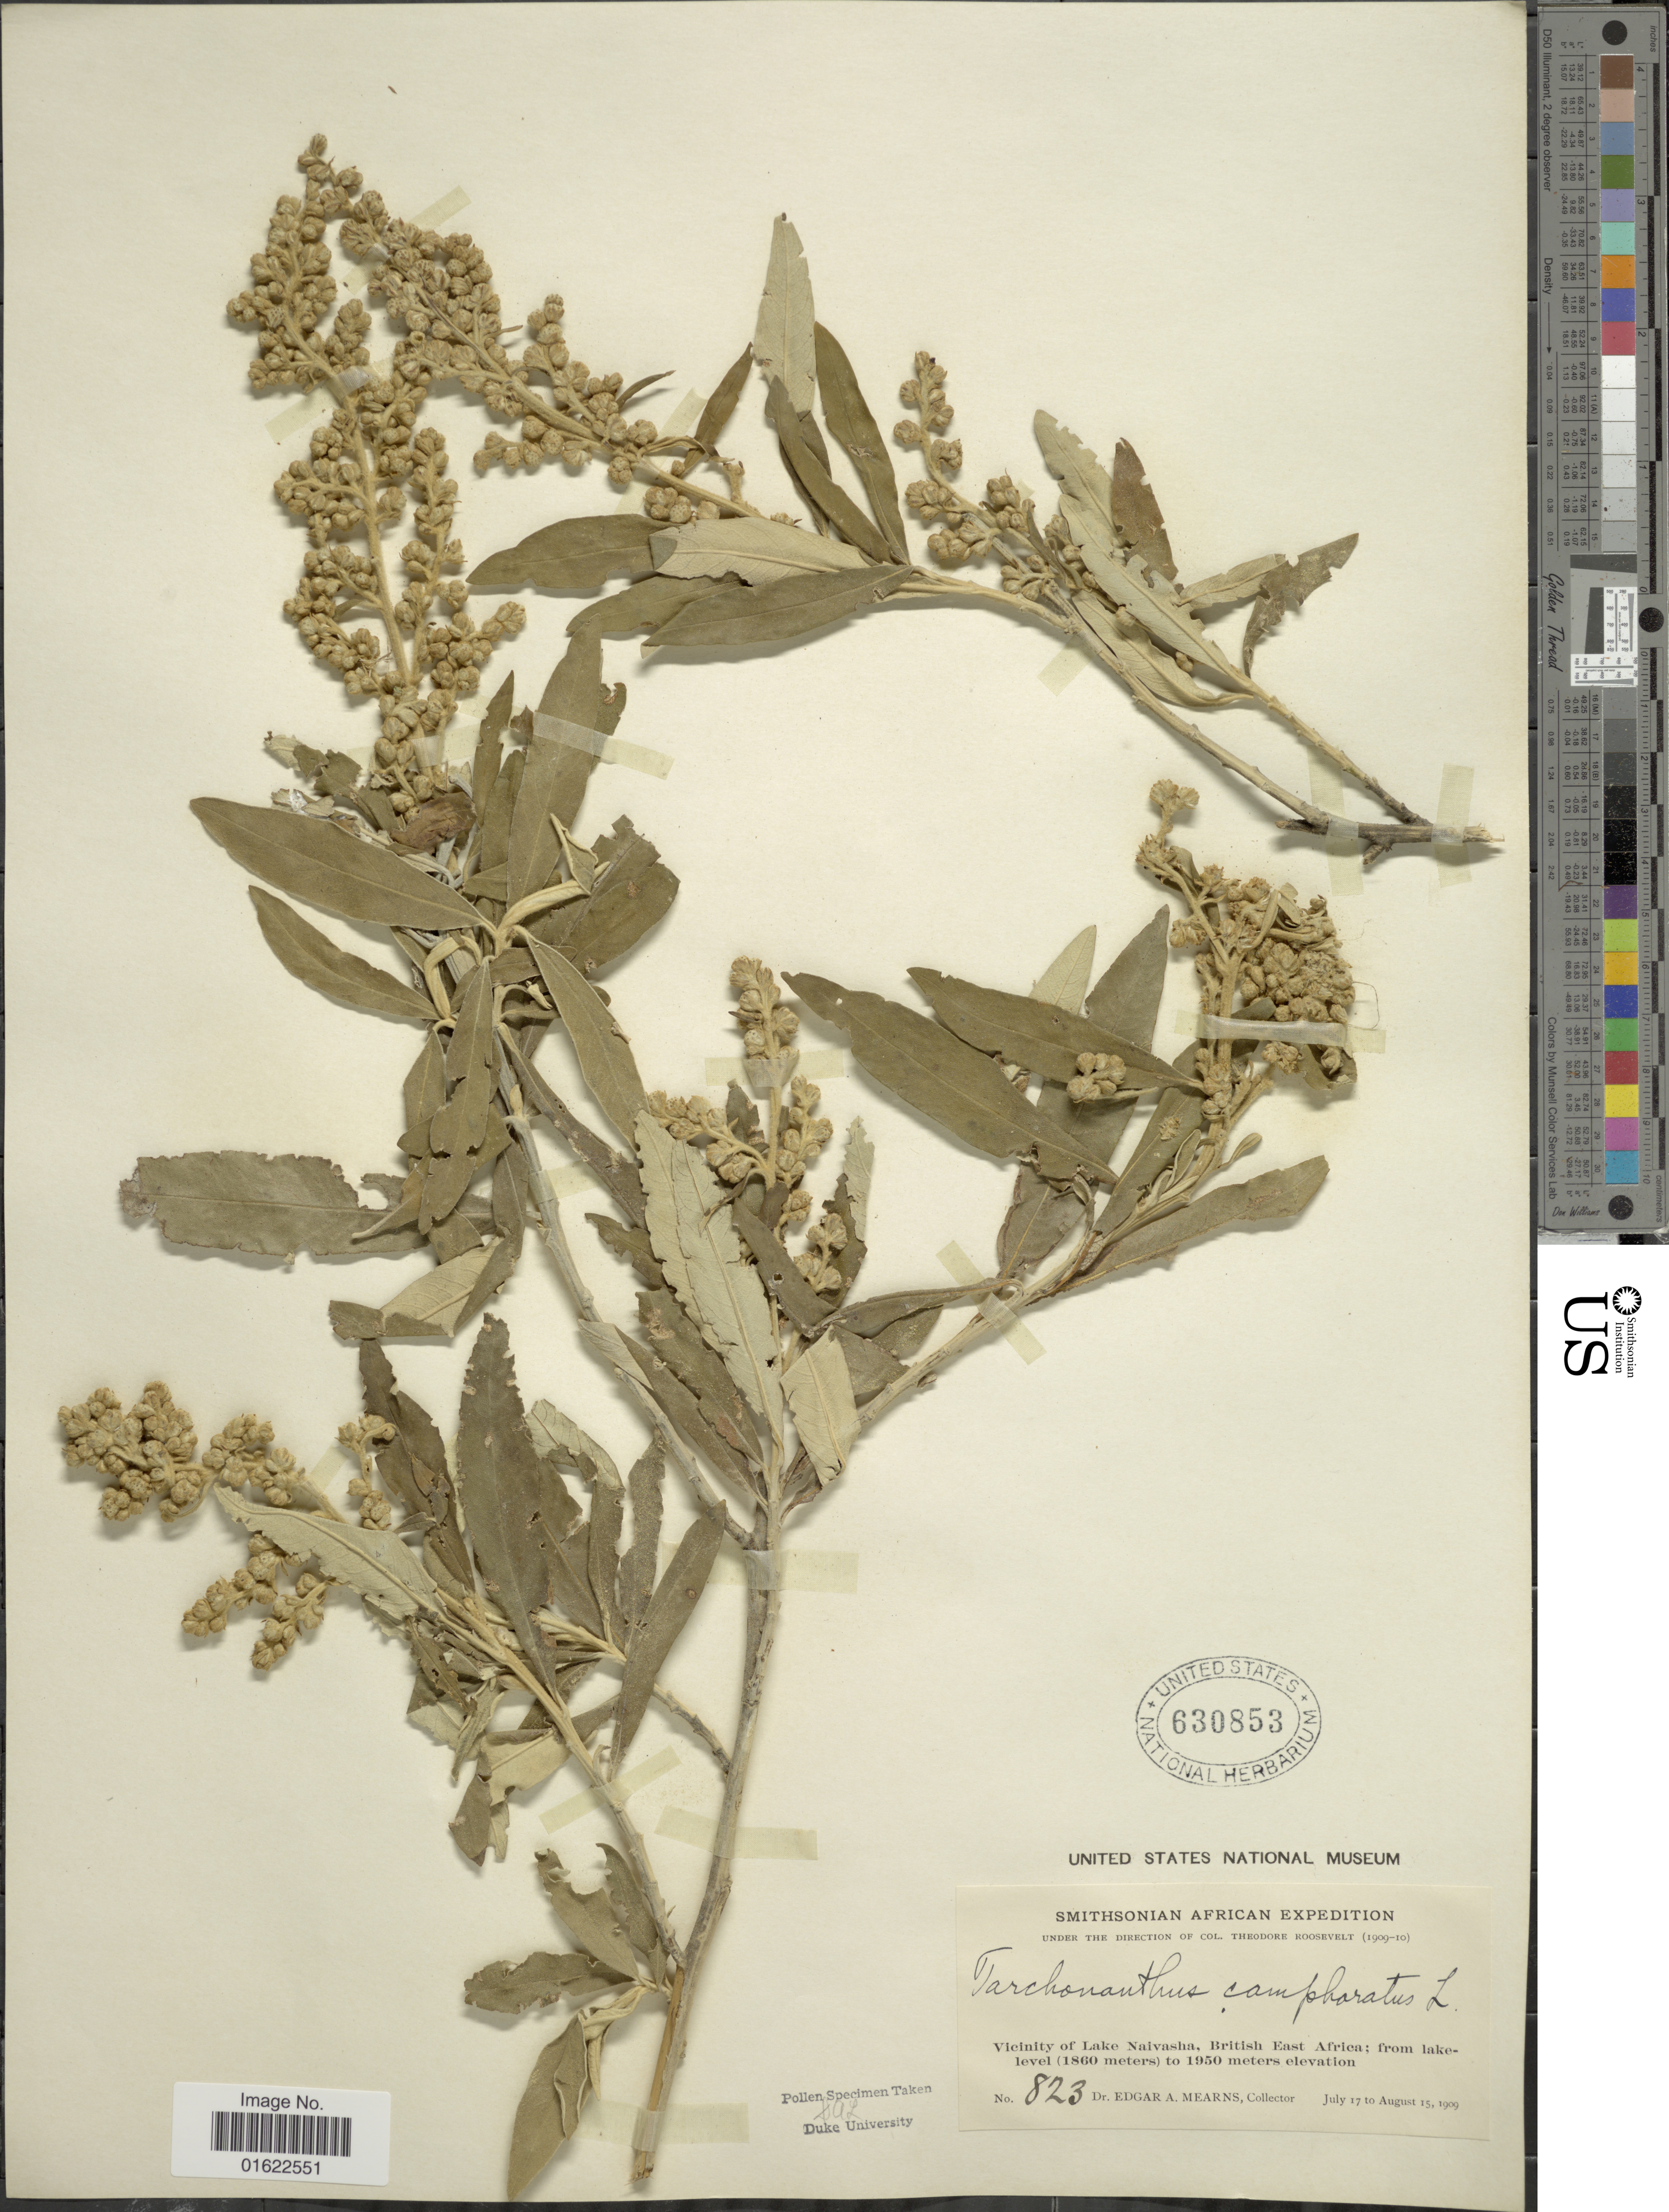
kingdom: Plantae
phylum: Tracheophyta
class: Magnoliopsida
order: Asterales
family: Asteraceae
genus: Tarchonanthus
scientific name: Tarchonanthus camphoratus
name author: L.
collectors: E. A. Mearns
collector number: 823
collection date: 1909-07-17/1909-08-15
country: Kenya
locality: Vicinity of Lake Naivasha, British East Africa; from lake-level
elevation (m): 1860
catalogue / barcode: US 630853